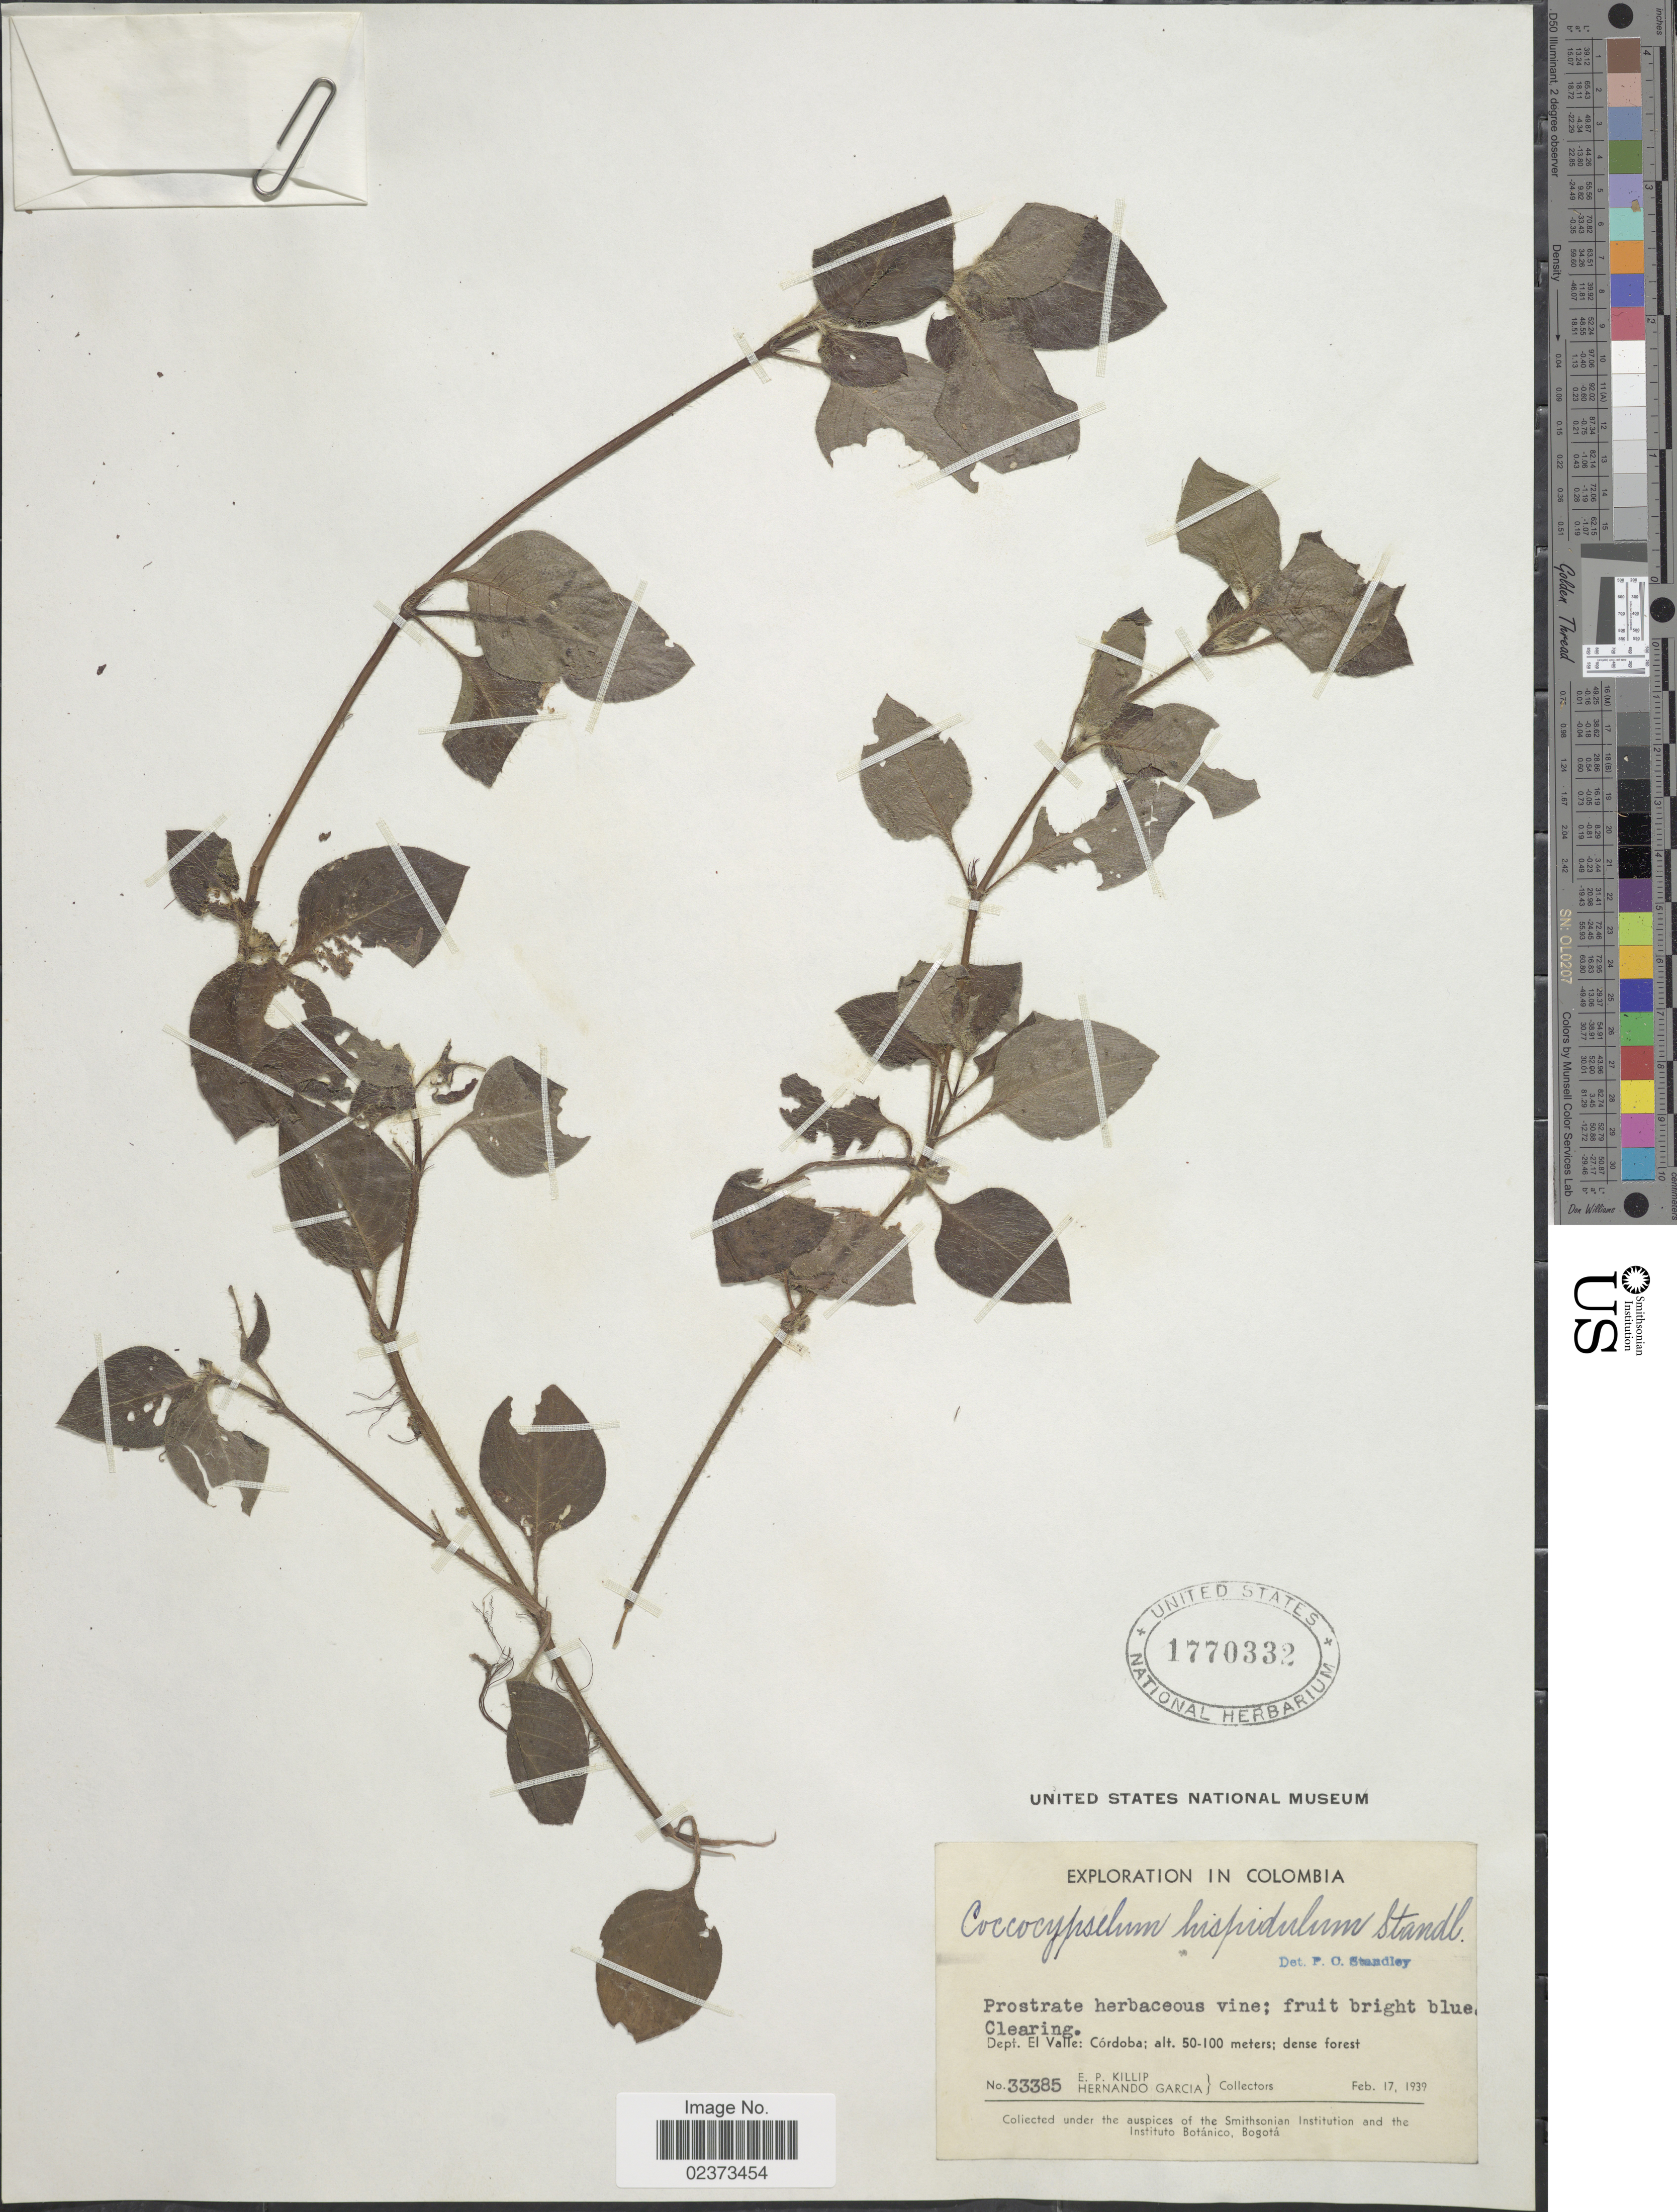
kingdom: Plantae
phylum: Tracheophyta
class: Magnoliopsida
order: Gentianales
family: Rubiaceae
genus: Coccocypselum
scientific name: Coccocypselum hispidulum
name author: (Standl.) Standl.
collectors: E. P. Killip & H. Garcia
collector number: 33385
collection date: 1939-02-17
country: Colombia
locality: Clearing, Dept. El Valle: Cordoba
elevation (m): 50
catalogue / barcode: US 1770332